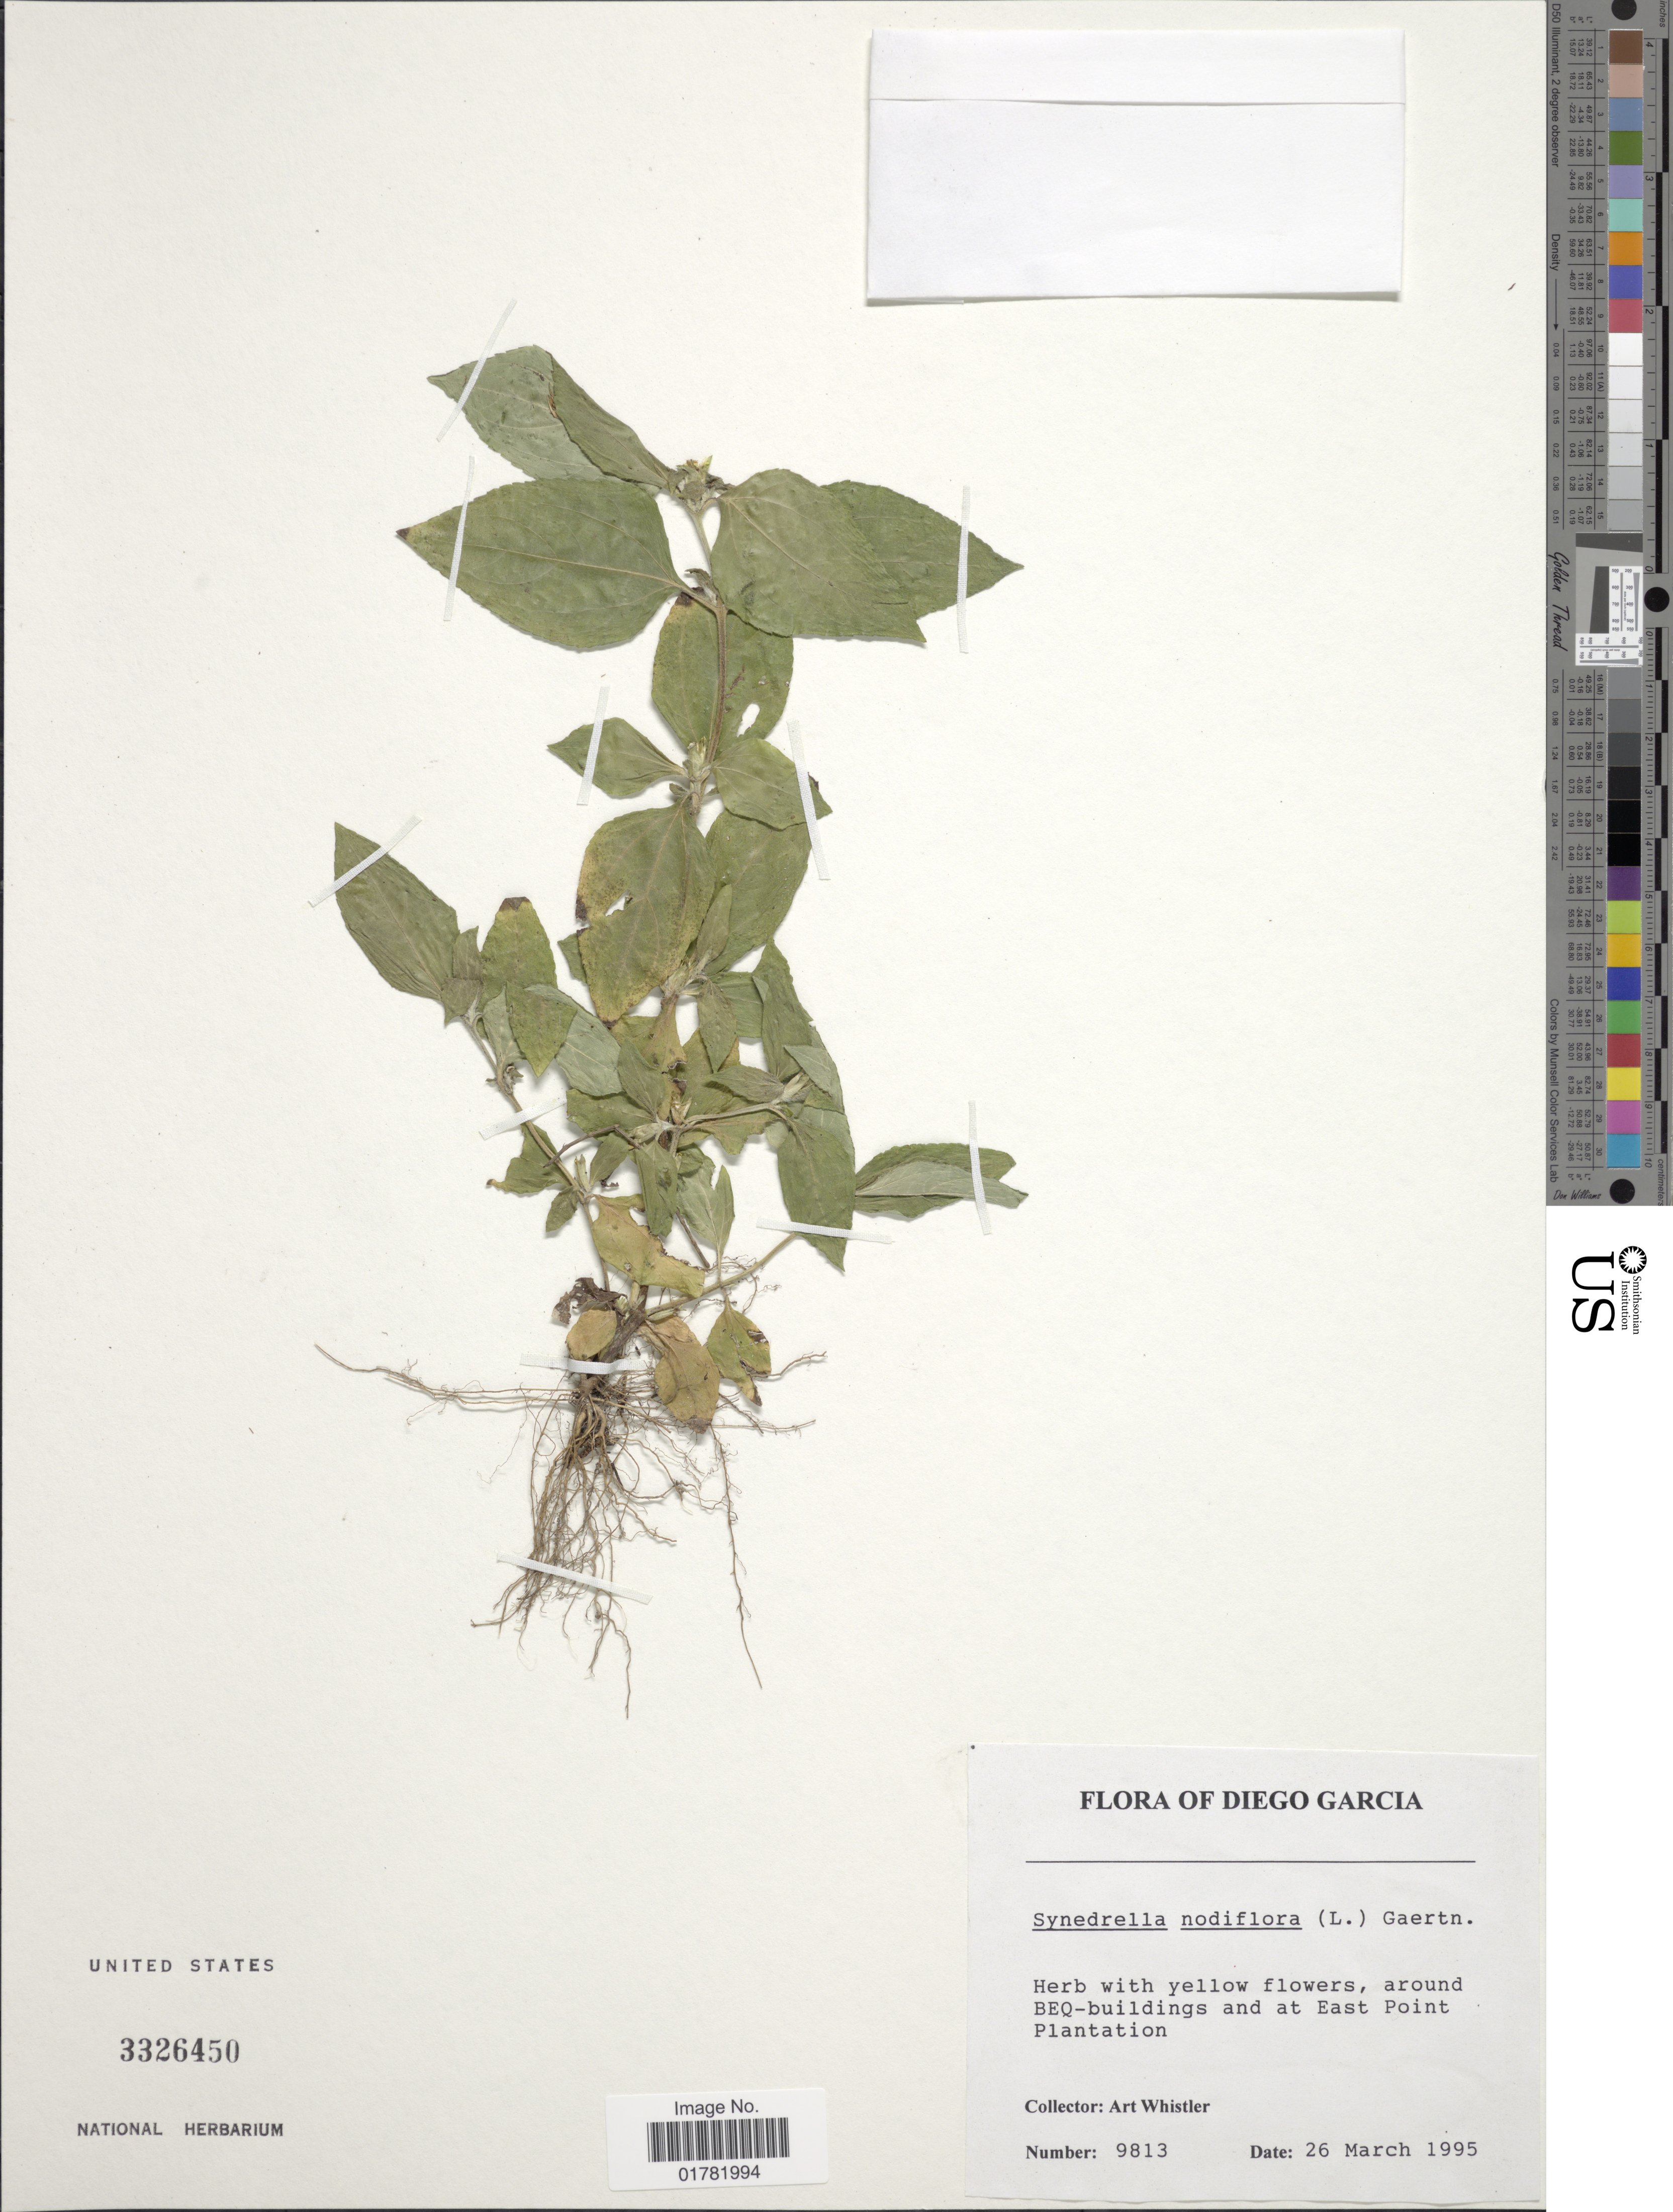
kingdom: Plantae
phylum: Tracheophyta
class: Magnoliopsida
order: Asterales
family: Asteraceae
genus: Synedrella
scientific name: Synedrella nodiflora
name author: (L.) Gaertn.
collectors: A. Whistler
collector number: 9813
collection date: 1995-03-26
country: British Indian Ocean Territory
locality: Diego Garcia, around BEQ-buildings and at East Point Plantation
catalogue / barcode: US 3326450